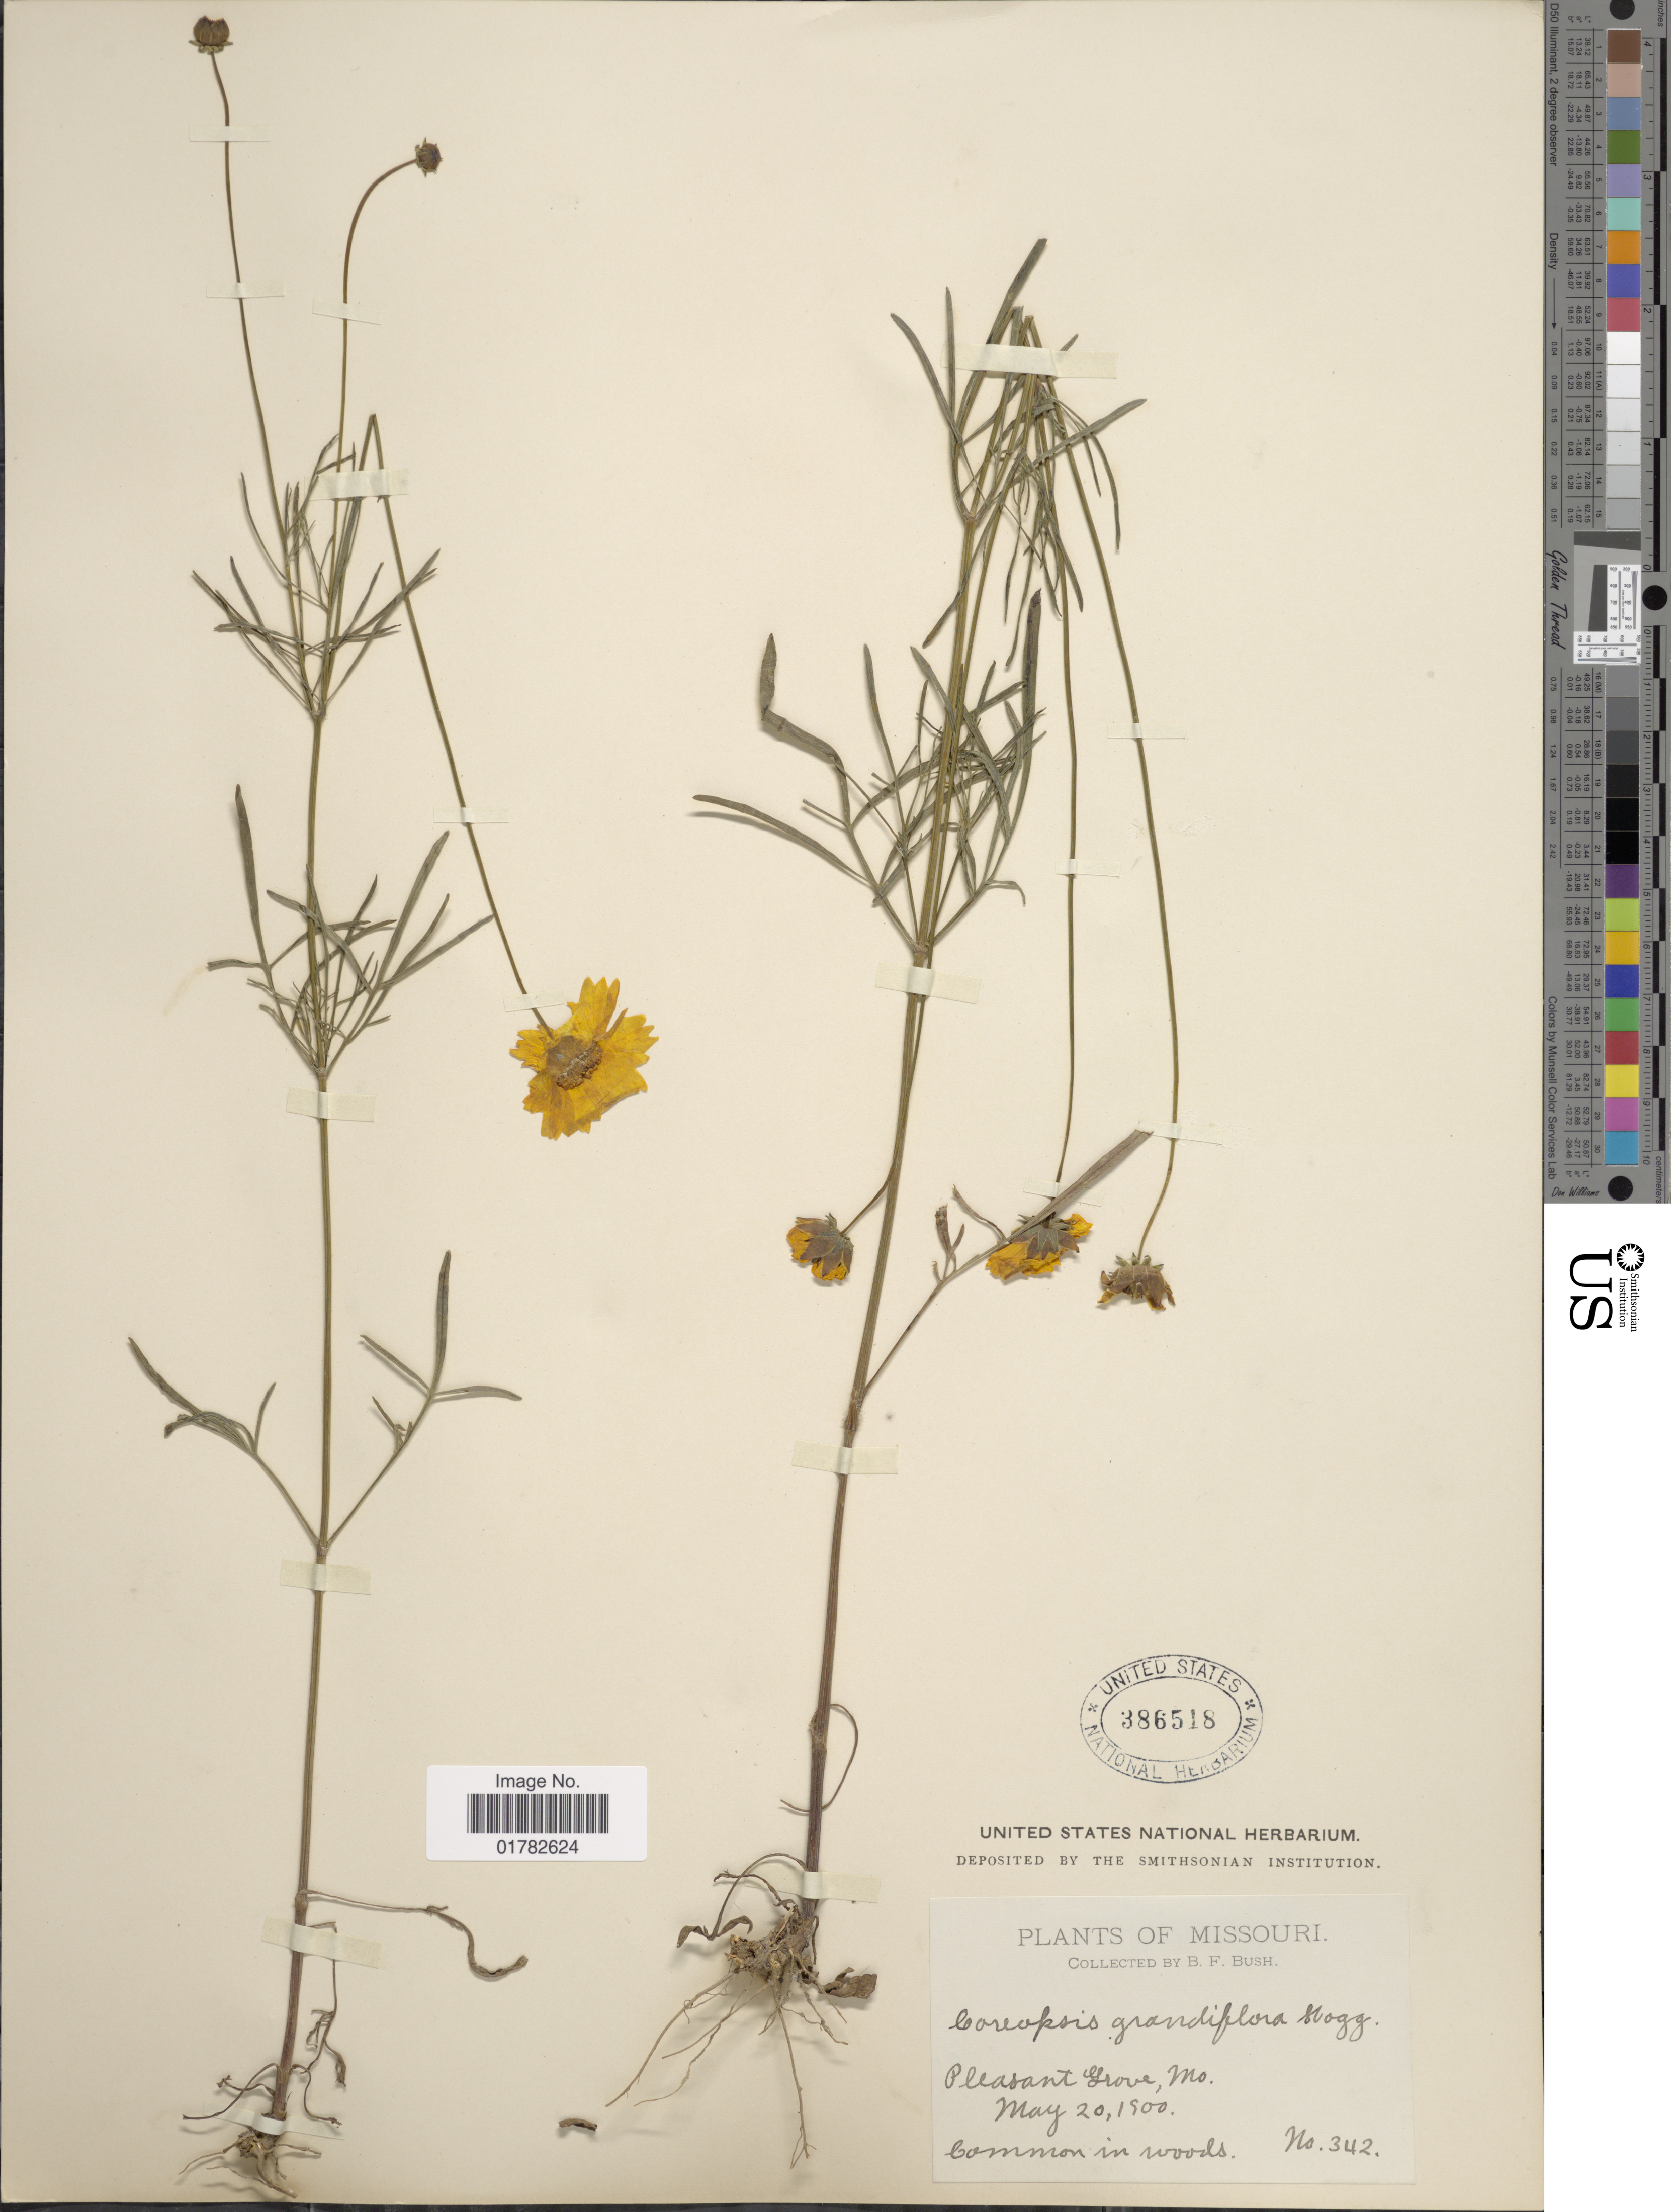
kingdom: Plantae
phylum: Tracheophyta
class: Magnoliopsida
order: Asterales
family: Asteraceae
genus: Coreopsis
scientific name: Coreopsis grandiflora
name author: Nutt.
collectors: B. F. Bush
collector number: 342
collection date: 1900-05-20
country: United States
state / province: Missouri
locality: Pleassant grove, common in woods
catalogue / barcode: US 386518